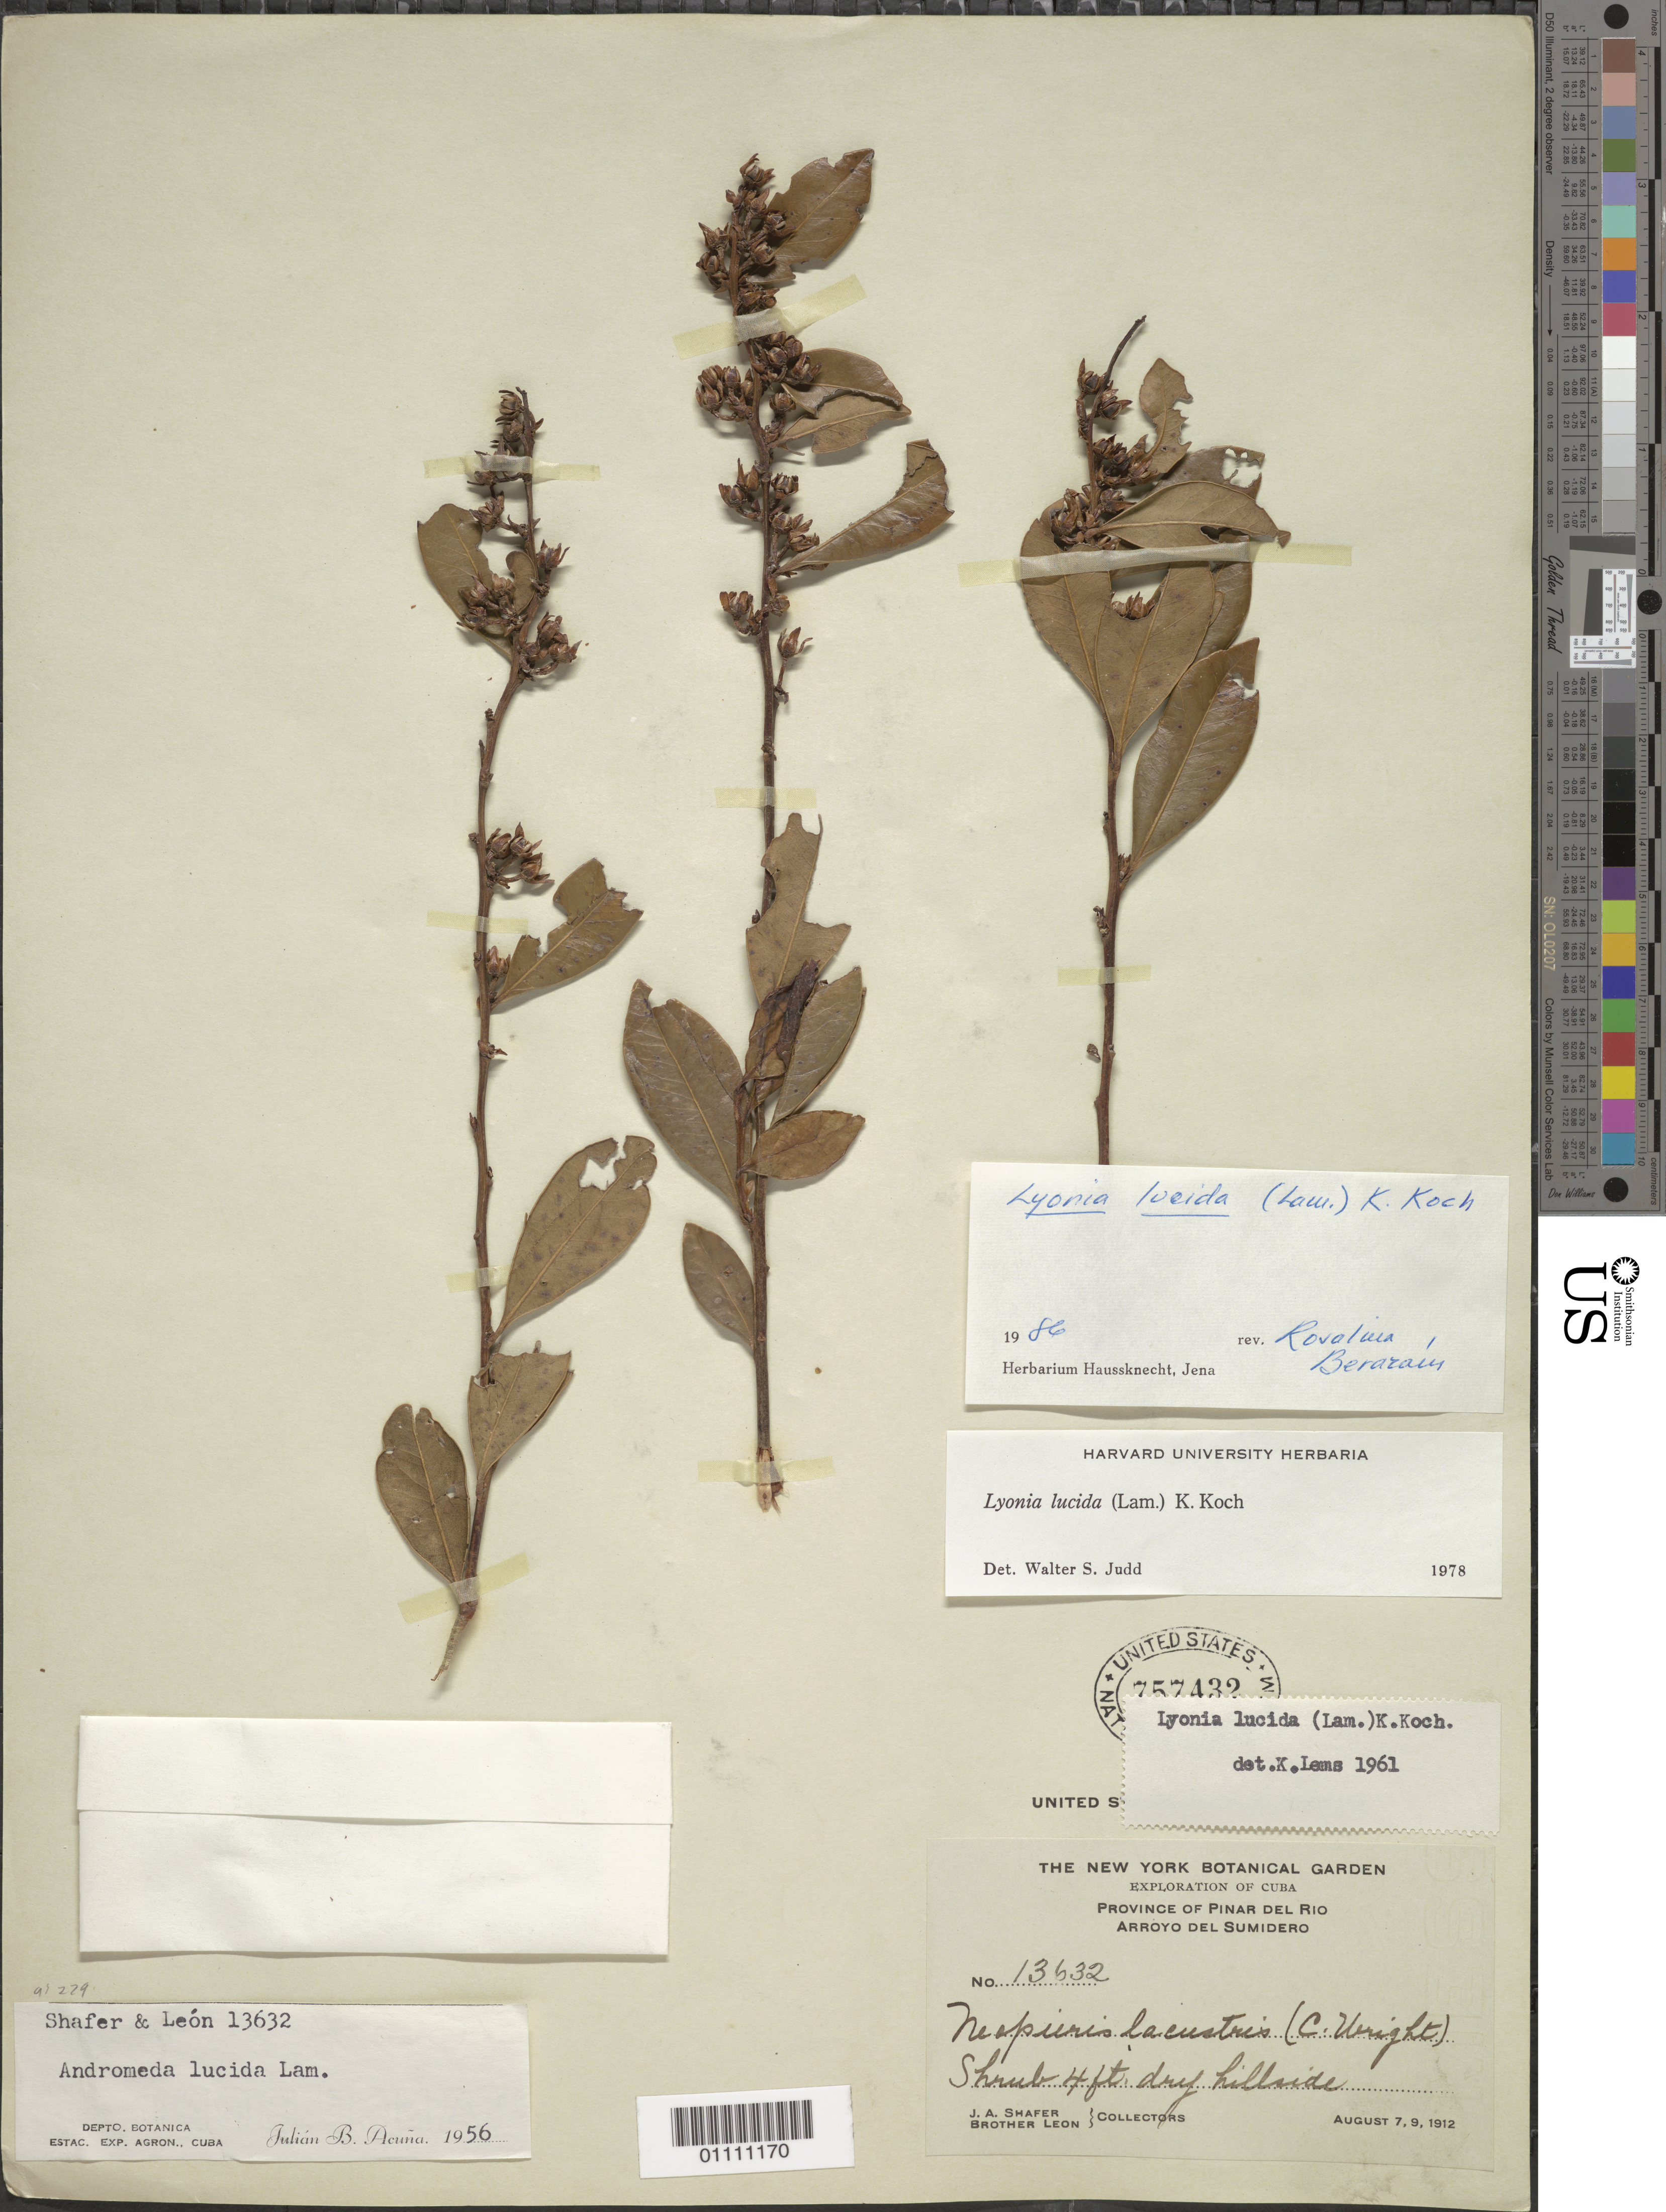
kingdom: Plantae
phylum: Tracheophyta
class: Magnoliopsida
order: Ericales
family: Ericaceae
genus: Lyonia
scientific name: Lyonia lucida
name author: K. Koch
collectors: J. A. Shafer & Bro. León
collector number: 13632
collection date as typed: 07 Aug 1912 and 09 Aug 1912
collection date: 1912-08-07,1912-08-09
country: Cuba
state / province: Pinar del Rio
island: Cuba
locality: Arroyo del Sumidero Dry hillside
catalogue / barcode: US 757432